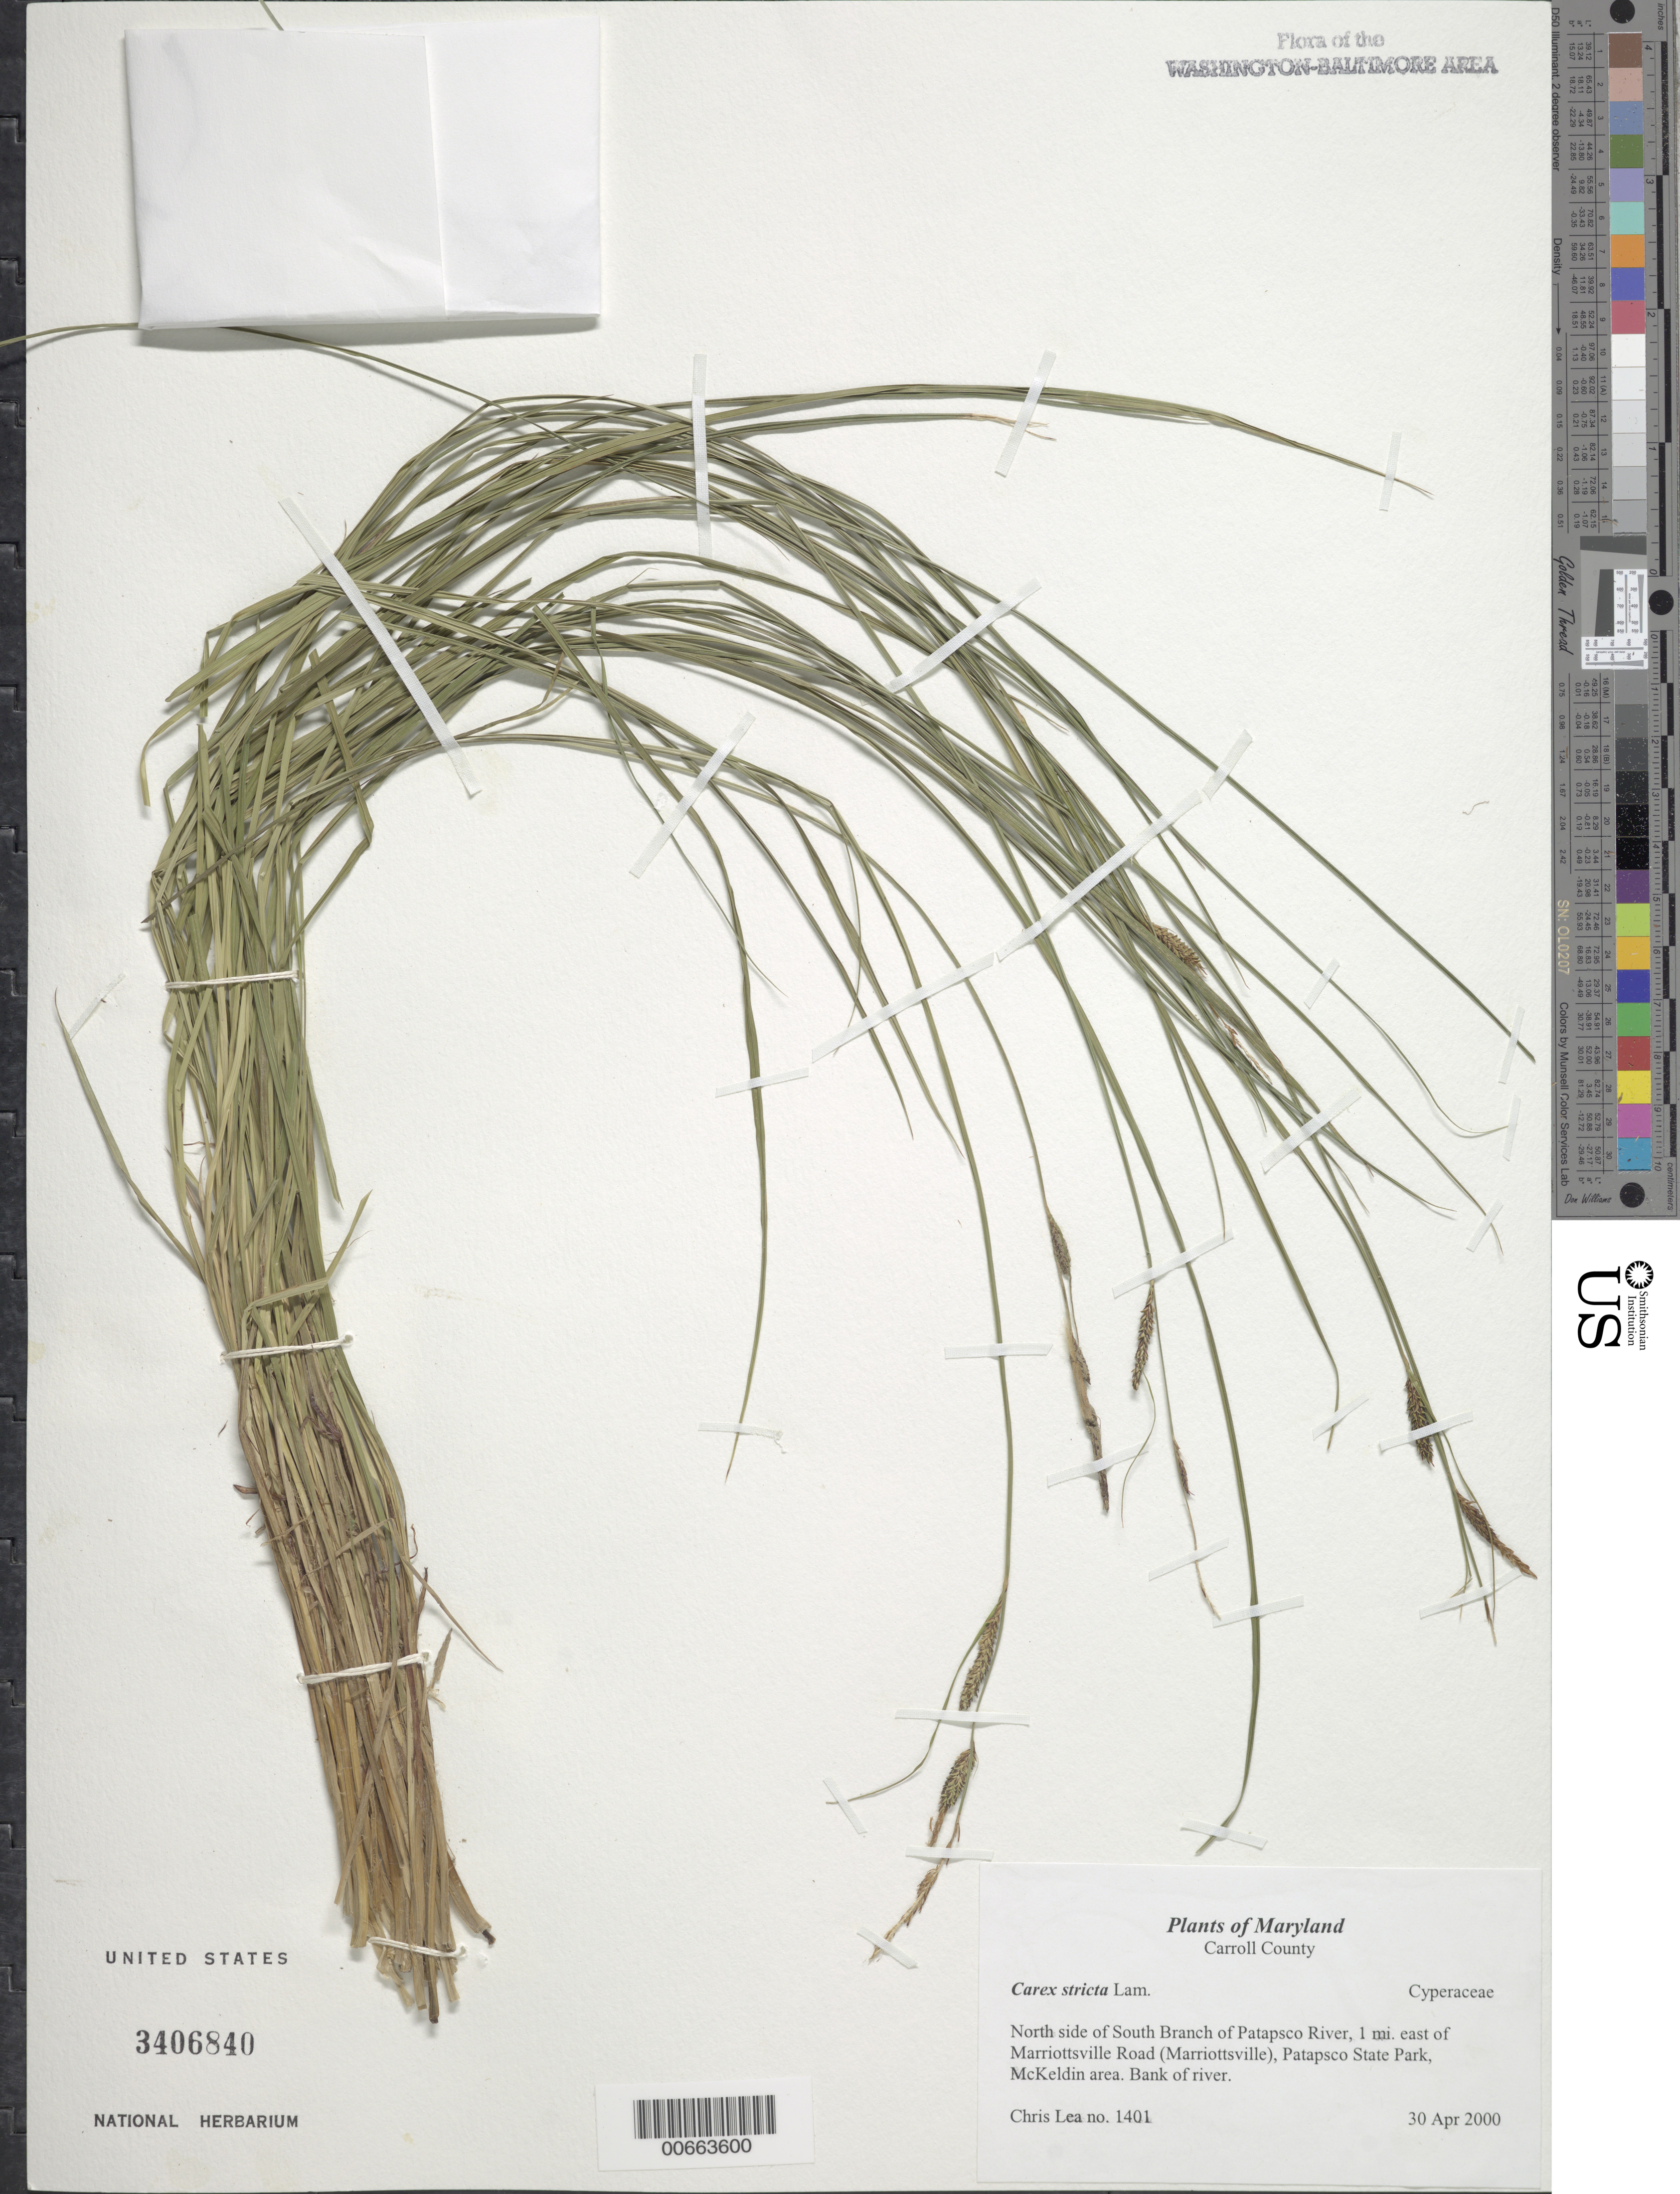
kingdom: Plantae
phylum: Tracheophyta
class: Liliopsida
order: Poales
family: Cyperaceae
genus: Carex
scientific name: Carex stricta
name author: Lam.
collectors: C. Lea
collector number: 1401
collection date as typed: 30 Apr 2000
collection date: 2000-04-30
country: United States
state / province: Maryland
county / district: Carroll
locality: North side of South Branch of Patapsco River, 1 mi. east of Marriottsville Road (Marriottsville), Patapsco State Park, McKeldin Area.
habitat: Bank of river.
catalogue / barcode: US 3406840